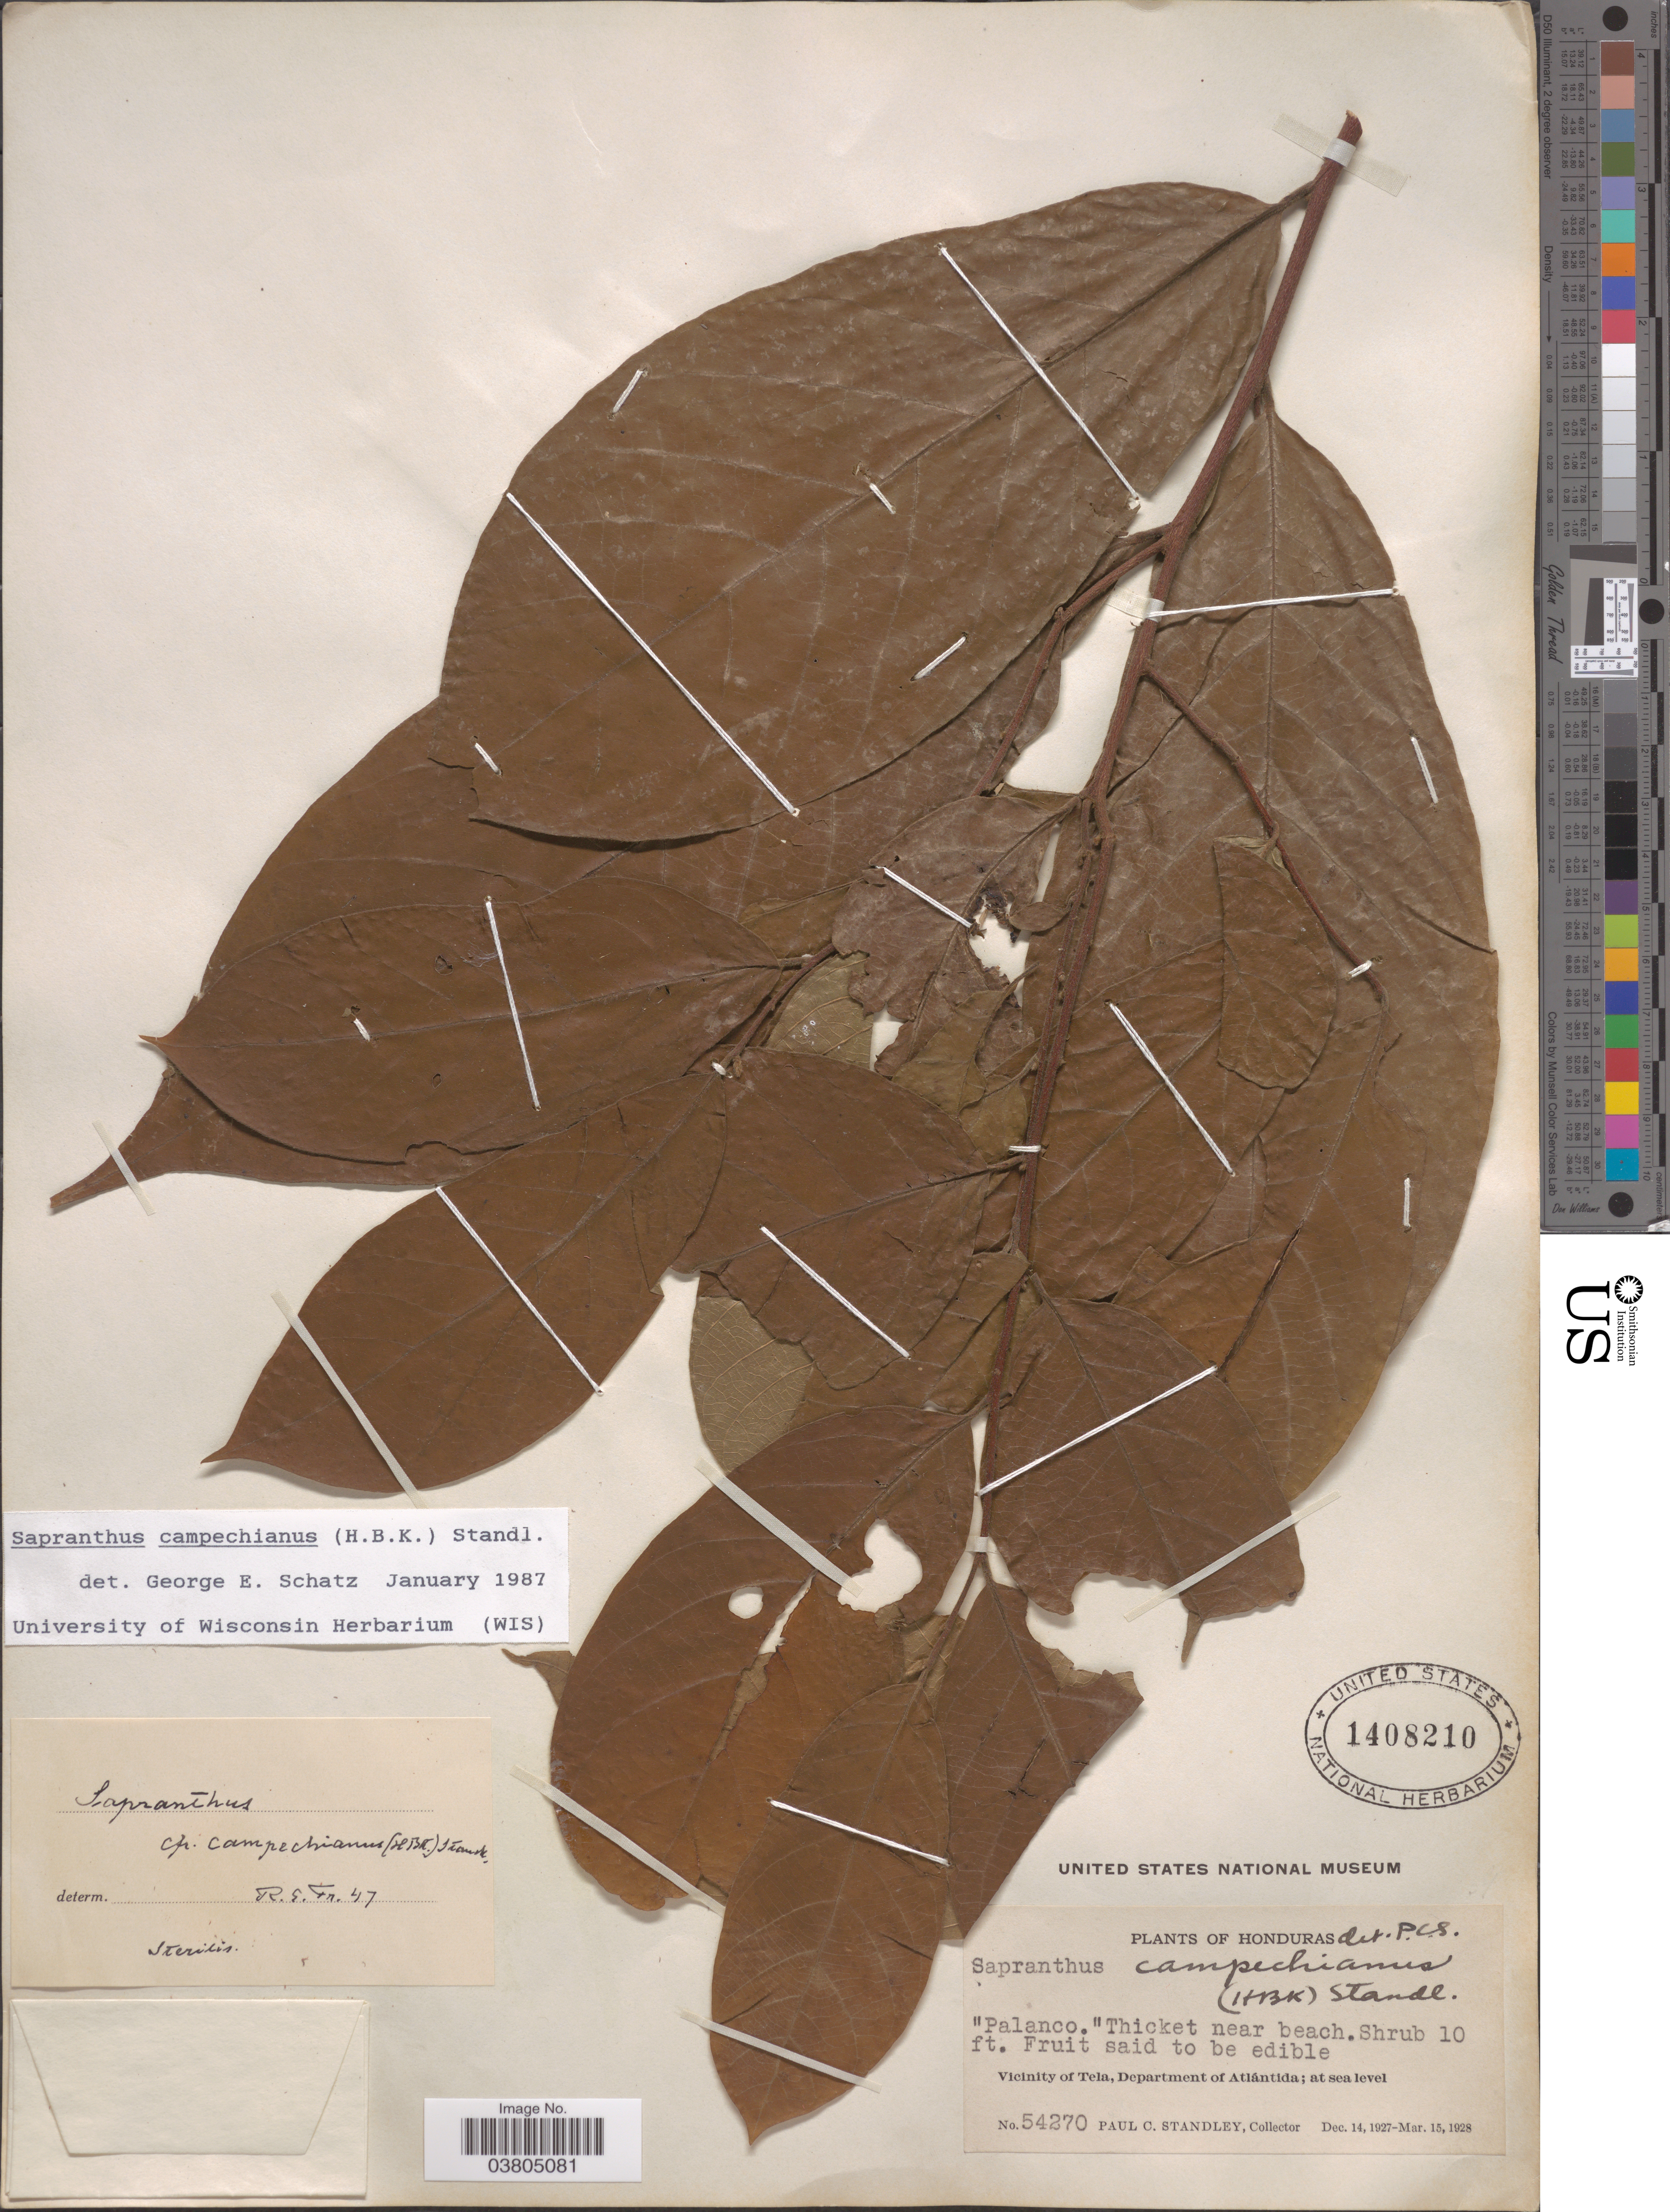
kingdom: Plantae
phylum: Tracheophyta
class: Magnoliopsida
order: Magnoliales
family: Annonaceae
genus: Sapranthus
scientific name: Sapranthus campechianus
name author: (Kunth) Standl.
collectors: P. C. Standley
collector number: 54270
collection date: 1927-12-14/1928-03-15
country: Honduras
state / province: Atlantida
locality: Vicinity of Tela, Department of Atlántida.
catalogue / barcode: US 1408210